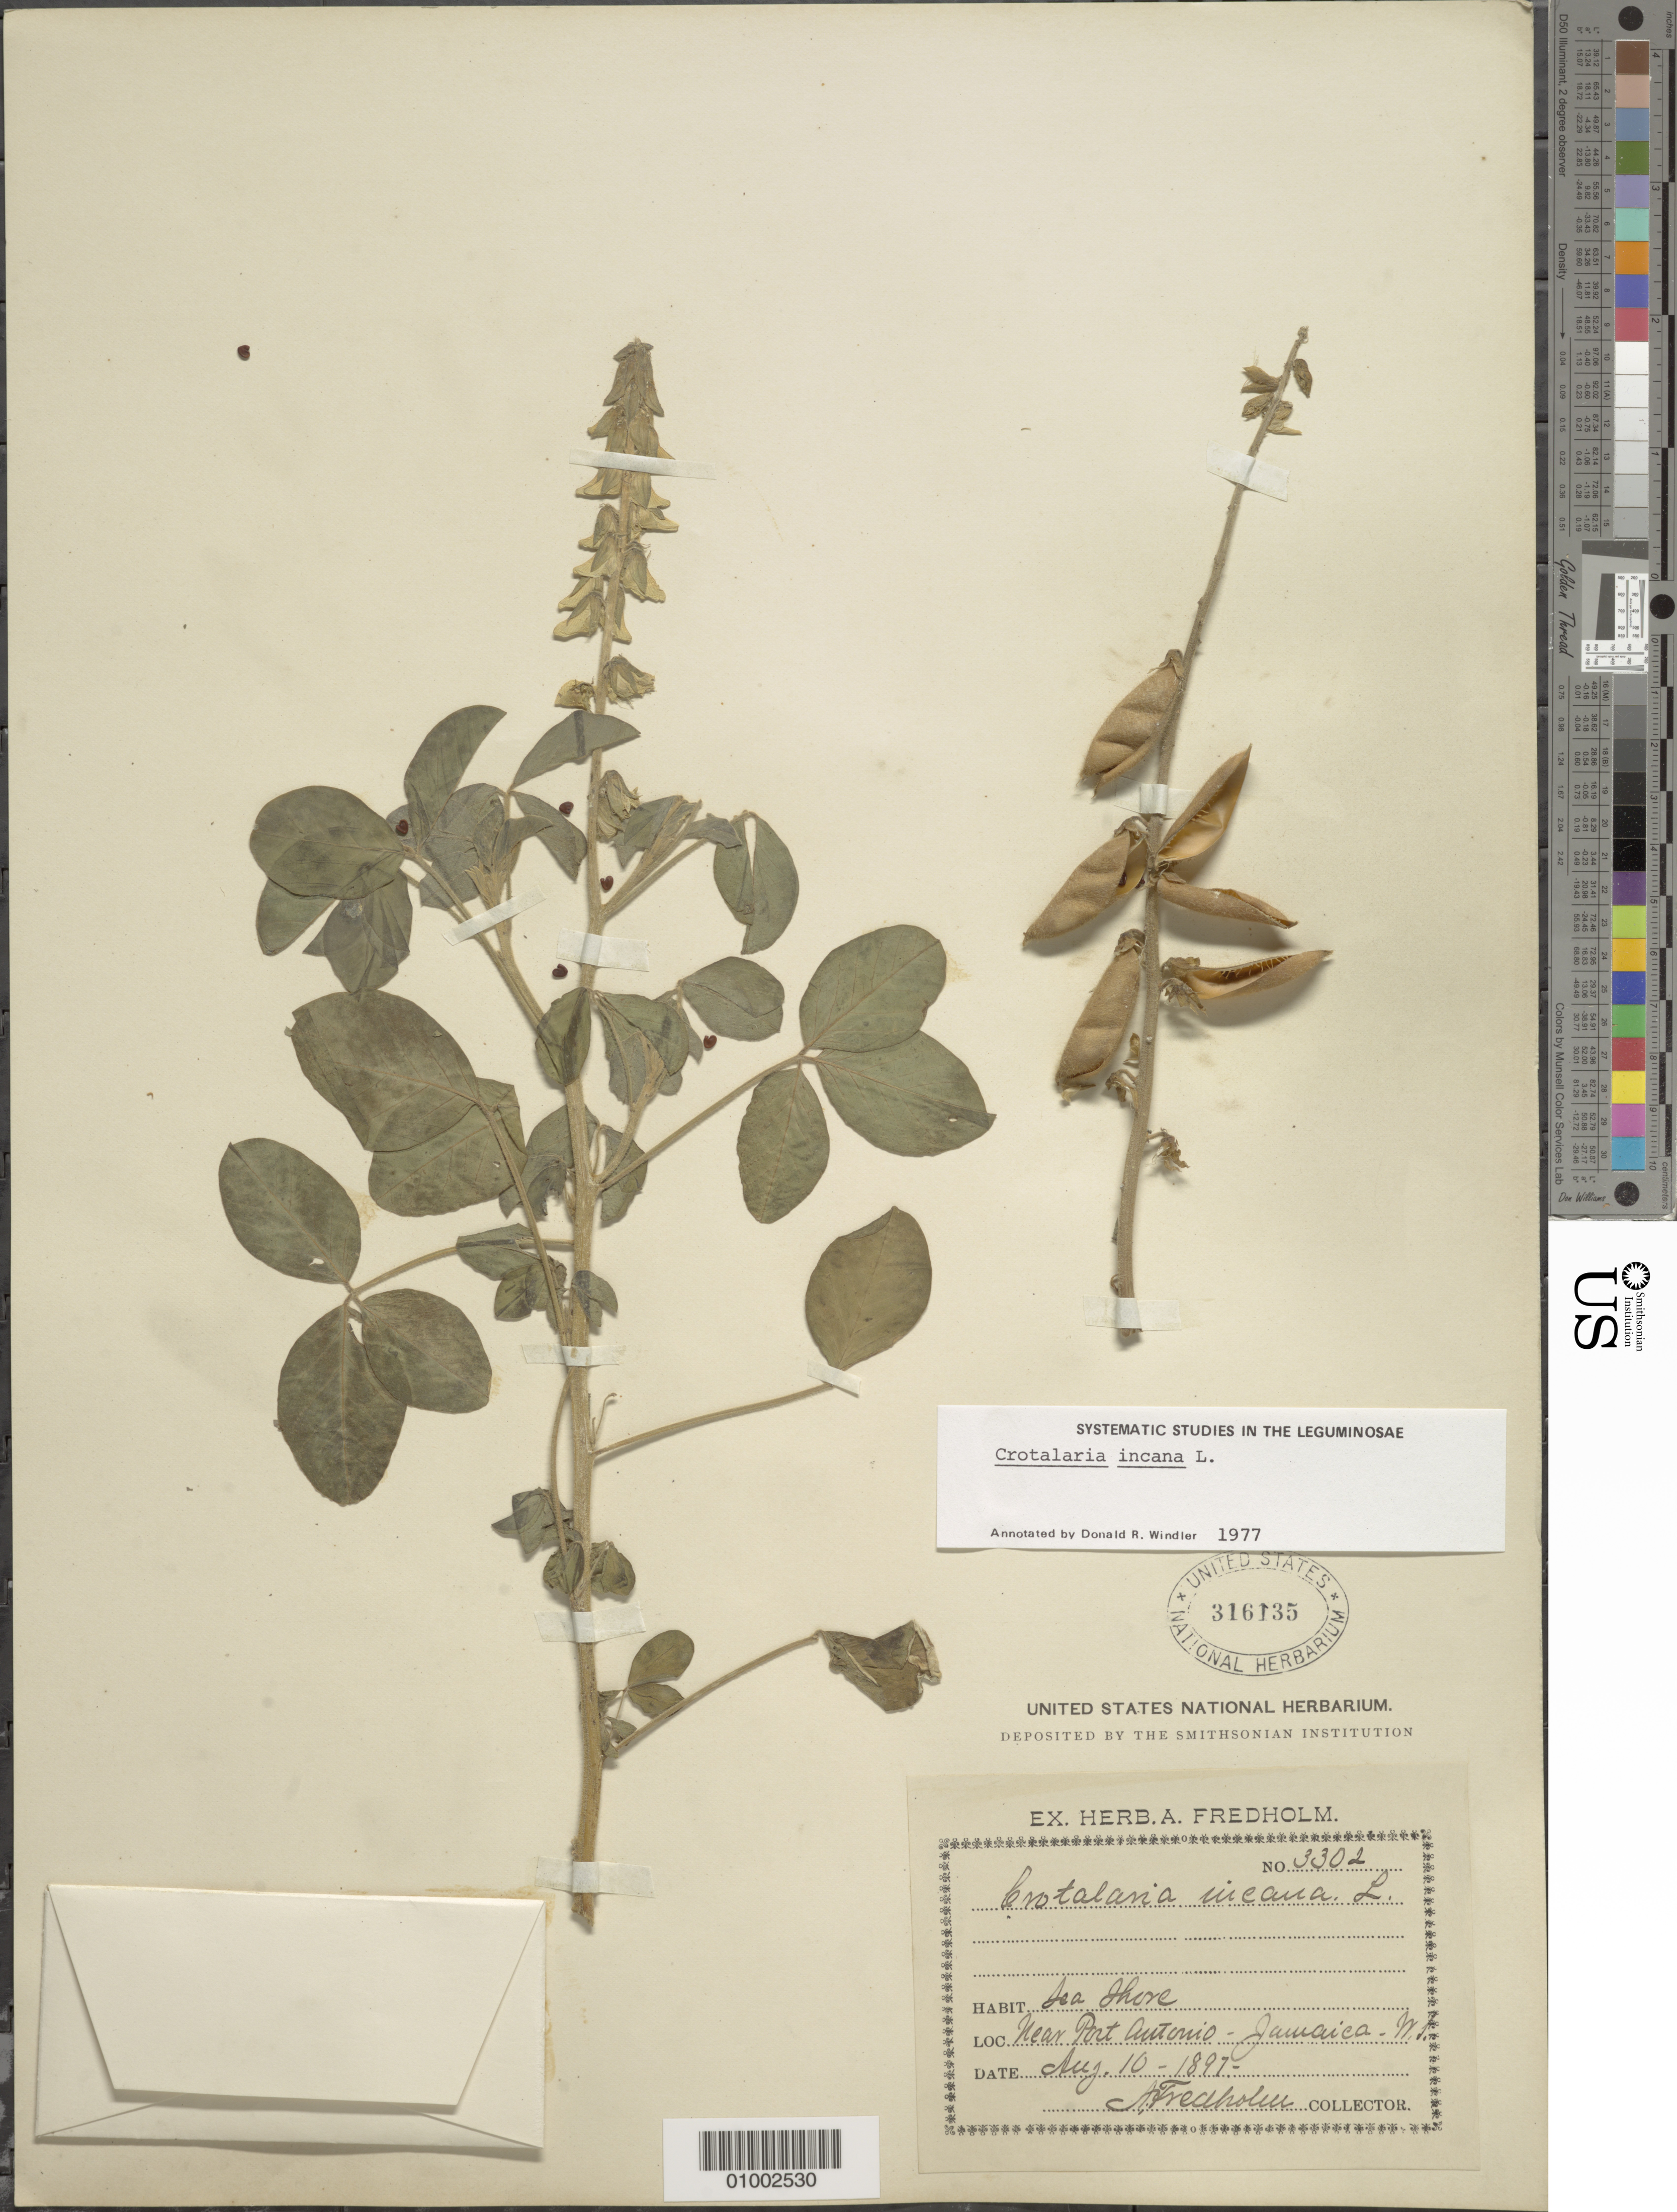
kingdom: Plantae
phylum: Tracheophyta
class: Magnoliopsida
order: Fabales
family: Fabaceae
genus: Crotalaria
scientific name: Crotalaria incana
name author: L.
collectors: A. Fredholm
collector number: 3302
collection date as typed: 10 Aug 1897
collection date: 1897-08-10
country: Jamaica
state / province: Portland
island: Jamaica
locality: Near Port Antonio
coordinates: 0 N, 0 E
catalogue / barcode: US 316135